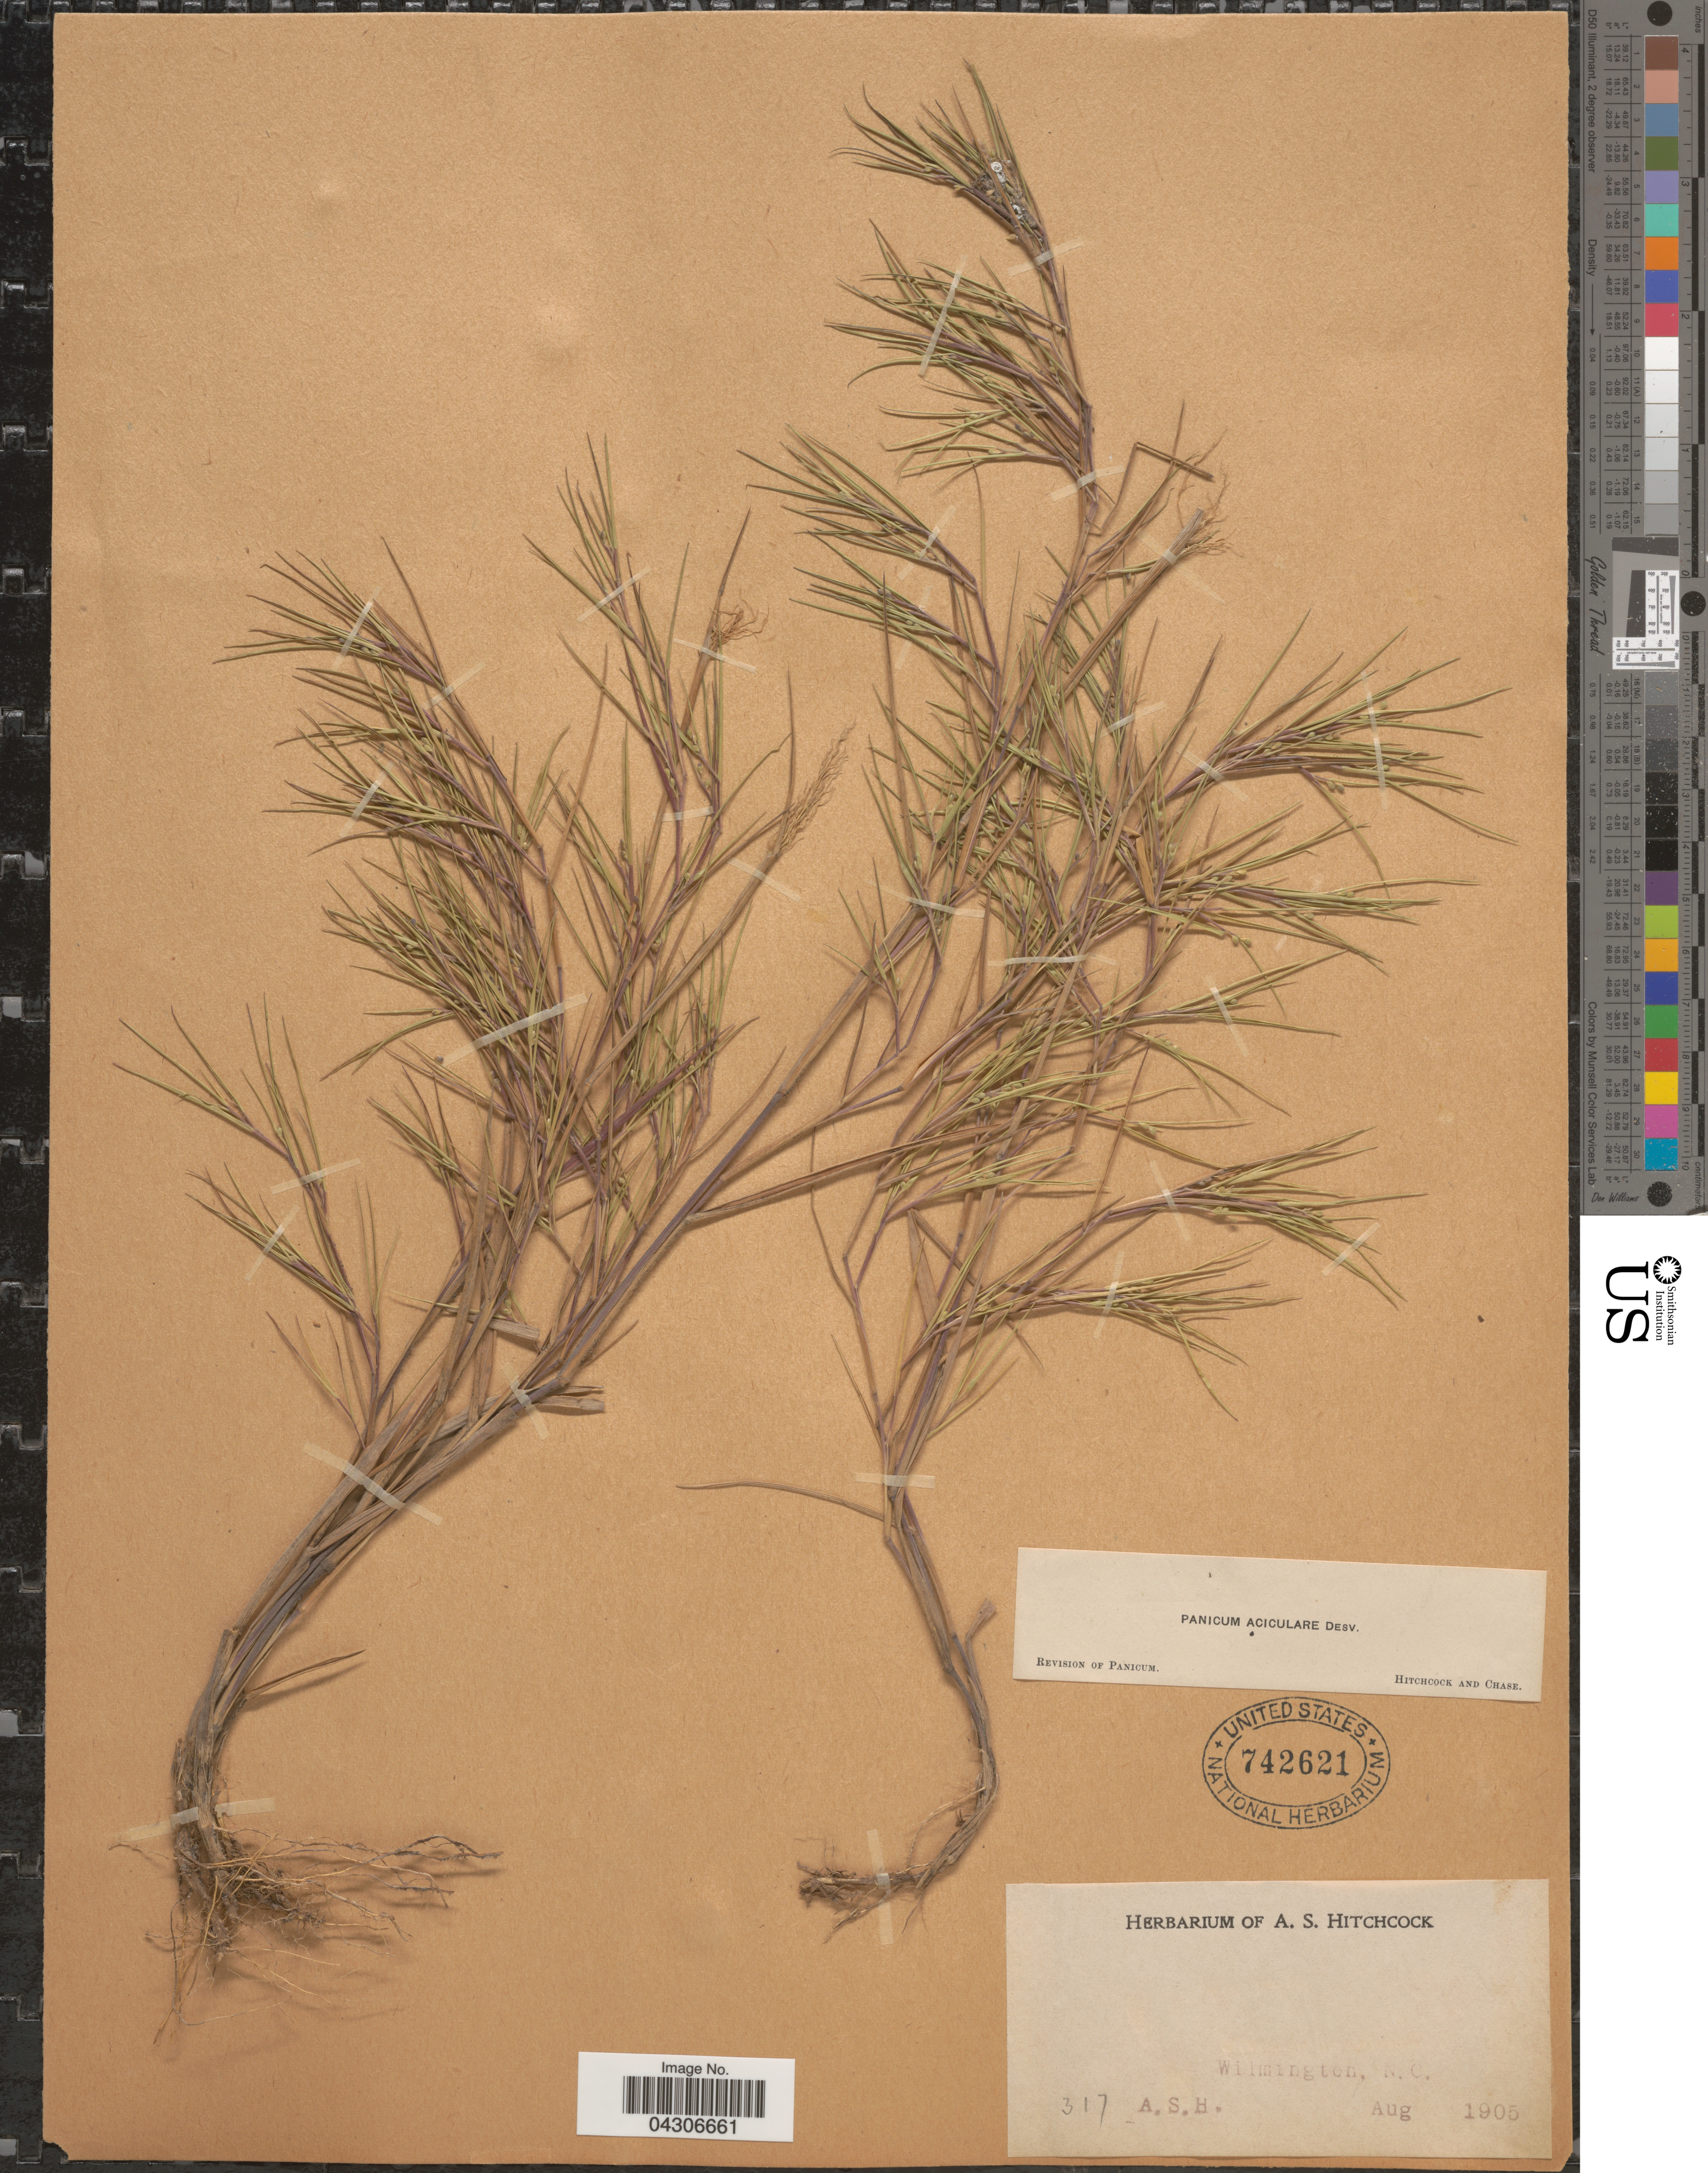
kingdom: Plantae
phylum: Tracheophyta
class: Liliopsida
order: Poales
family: Poaceae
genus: Dichanthelium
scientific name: Dichanthelium aciculare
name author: (Desv. ex Poir.) Gould & C.A. Clark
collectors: A. S. Hitchcock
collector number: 317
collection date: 1905-08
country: United States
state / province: North Carolina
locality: Wilmington.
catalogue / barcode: US 742621